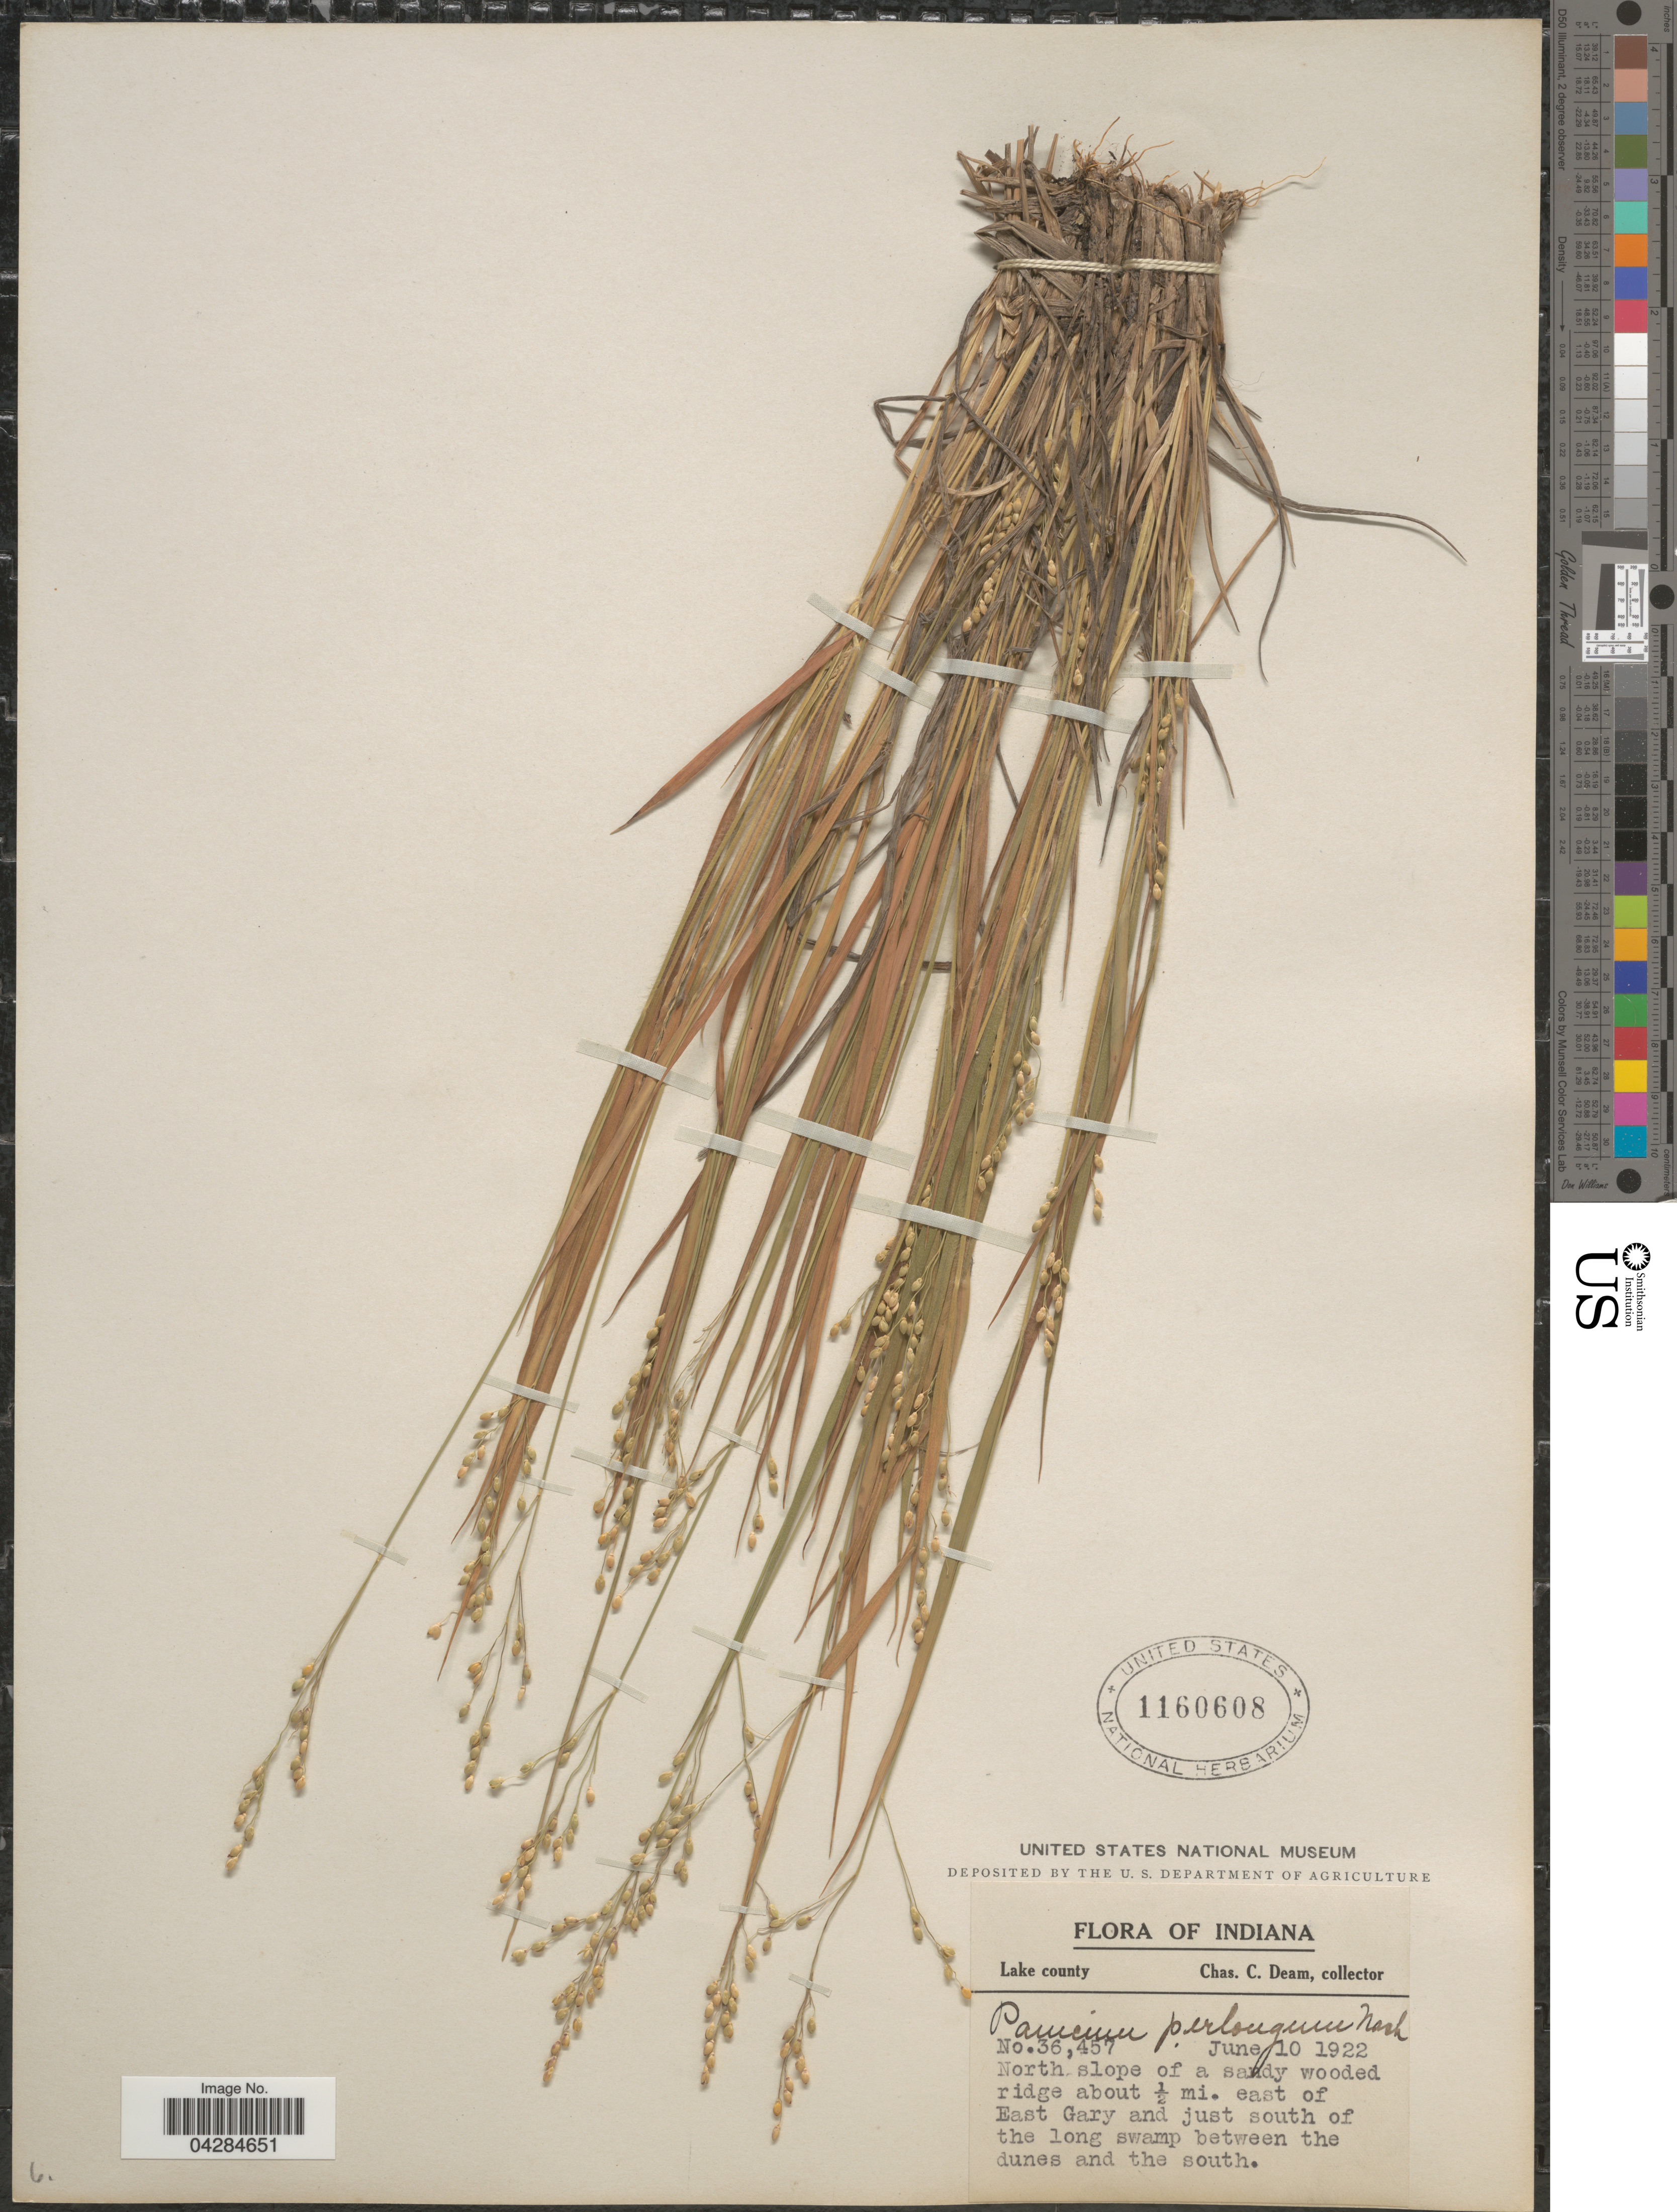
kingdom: Plantae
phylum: Tracheophyta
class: Liliopsida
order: Poales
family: Poaceae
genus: Dichanthelium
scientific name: Dichanthelium perlongum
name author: (Nash) Freckmann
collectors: C. C. Deam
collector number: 36457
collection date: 1922-06-10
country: United States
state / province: Indiana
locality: Lake county. North slope of a sandy wooded ridge about 1/2 mi. east of East Gary and just south of the long swamp between the dunes the south.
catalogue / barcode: US 1160608